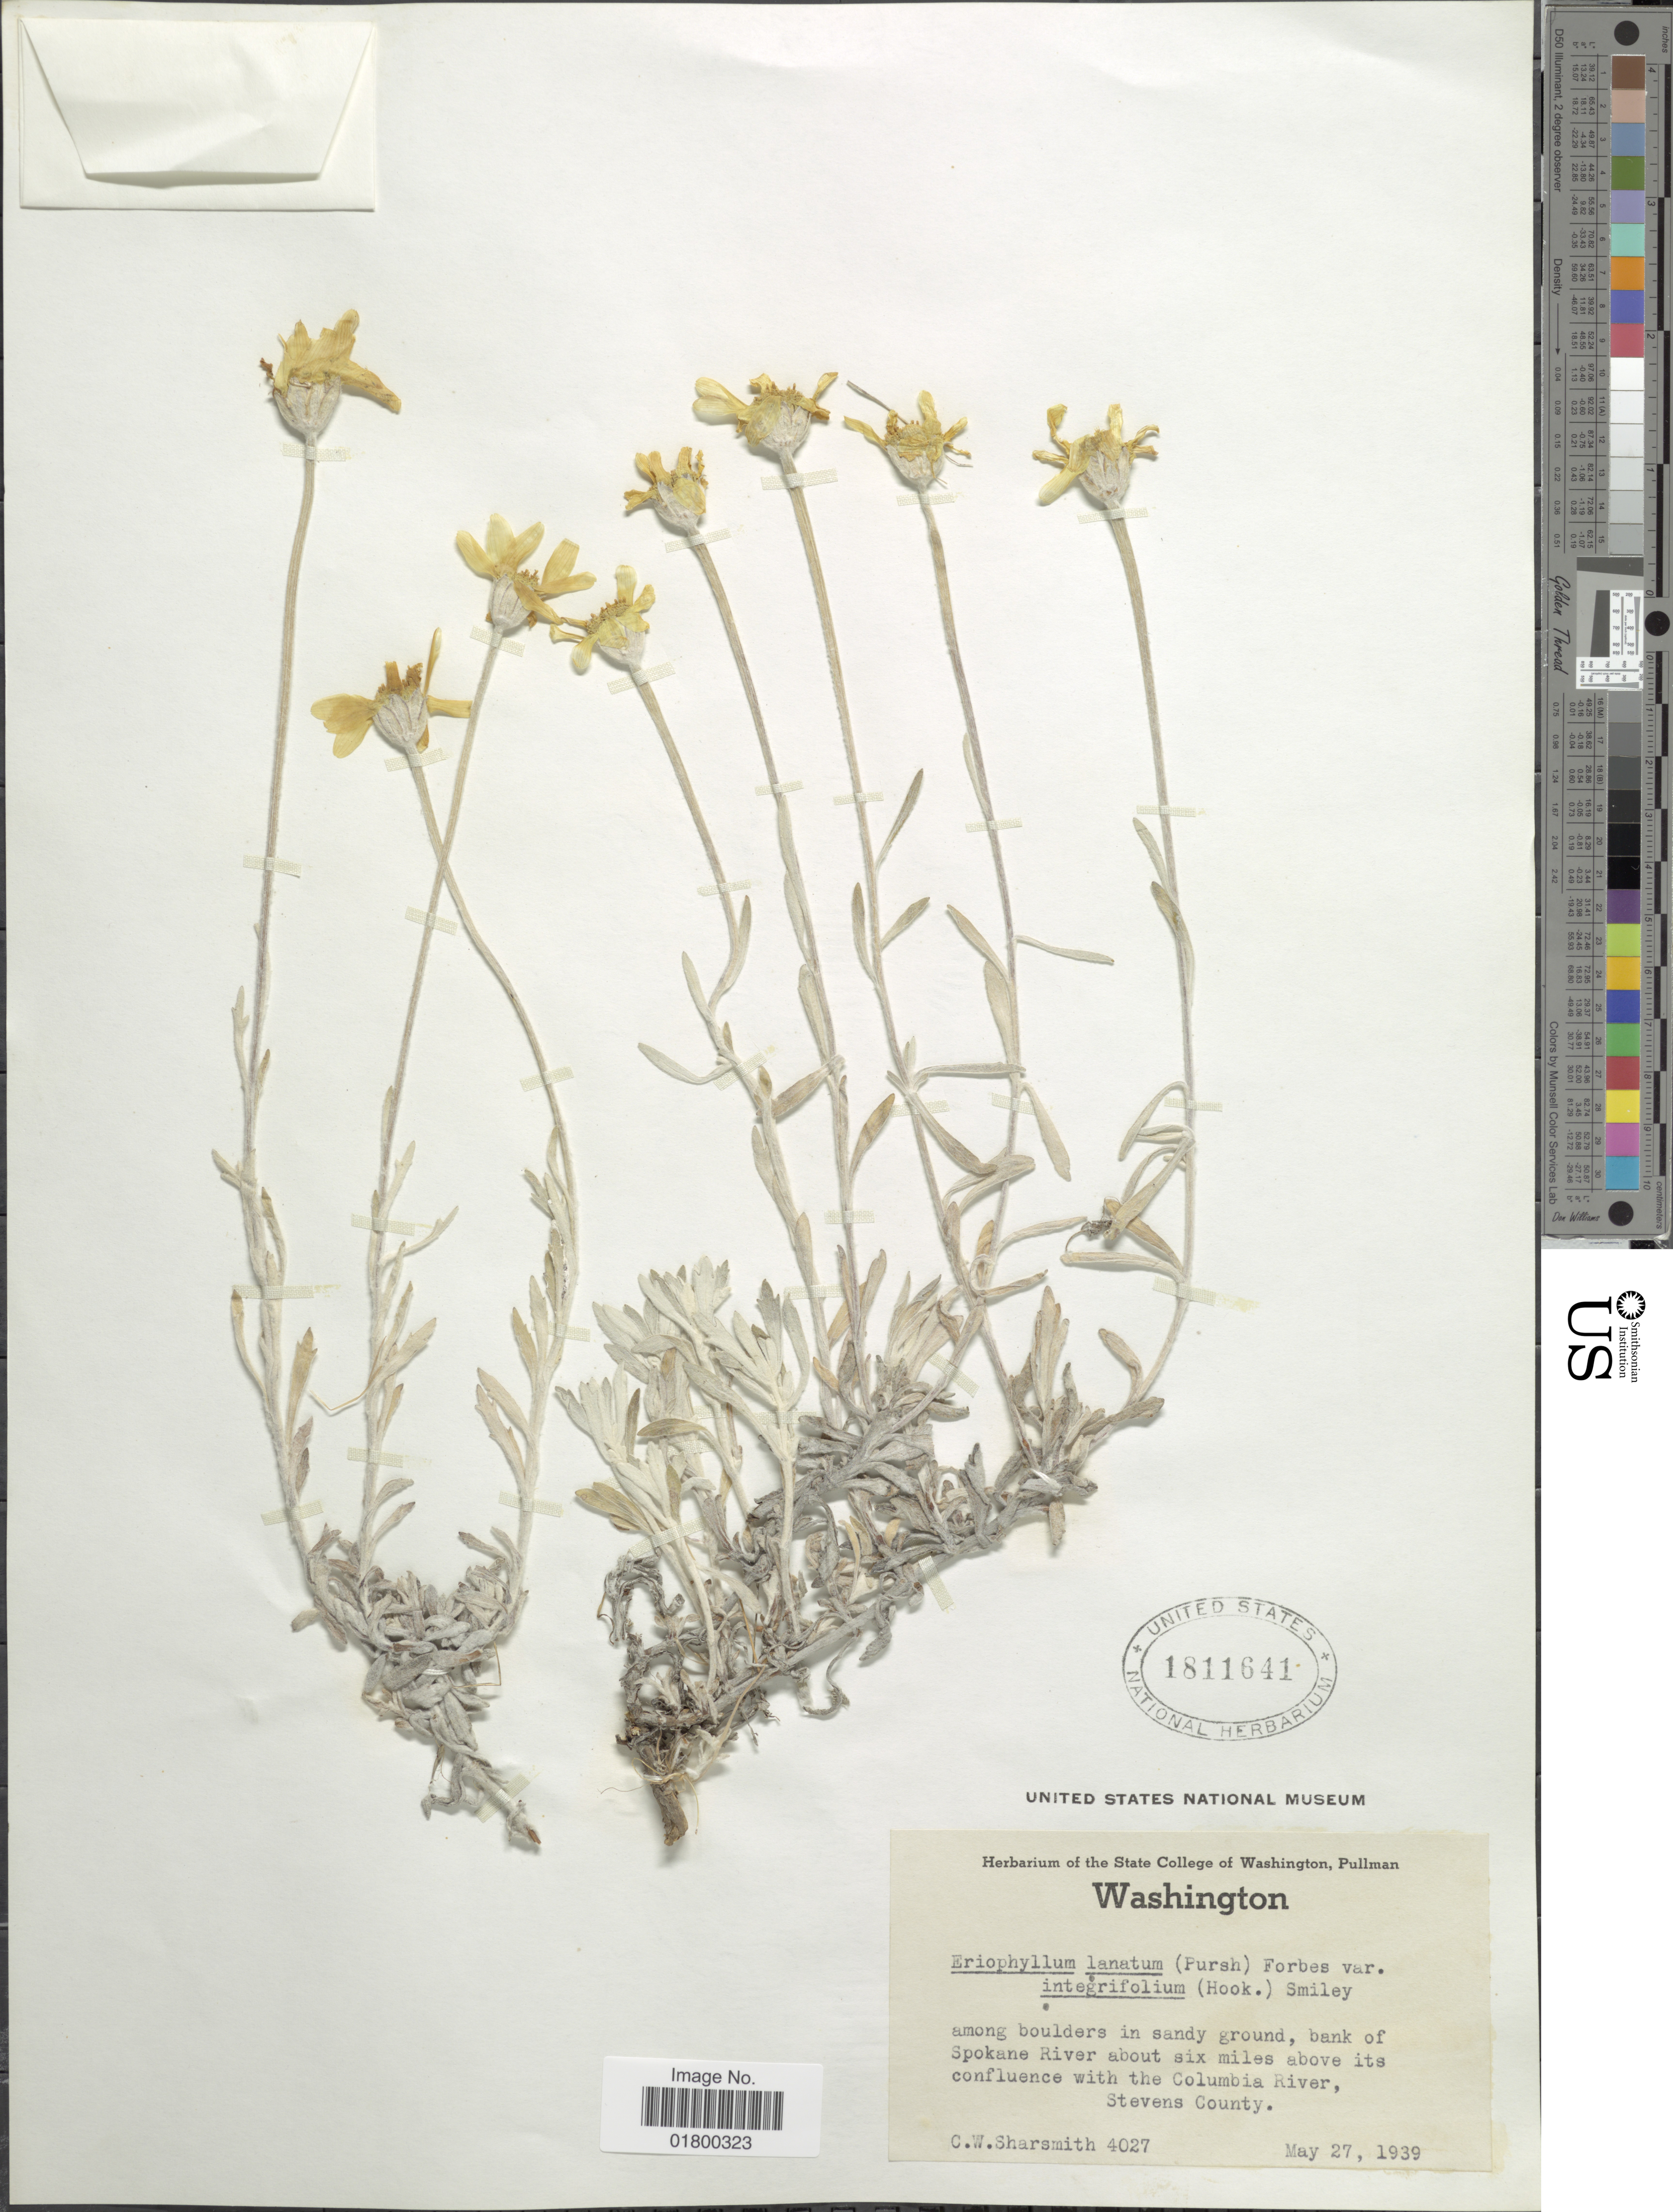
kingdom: Plantae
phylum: Tracheophyta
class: Magnoliopsida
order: Asterales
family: Asteraceae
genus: Eriophyllum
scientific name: Eriophyllum lanatum var. integrifolium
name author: (Hook.) Smiley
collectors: C. Sharsmith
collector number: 4027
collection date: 1939-05-27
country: United States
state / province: Washington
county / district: Spokane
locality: Among boulders in sandy ground, bank of Spokane River about six miles above its confluence with the Columbian River, Stevens County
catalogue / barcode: US 1811641